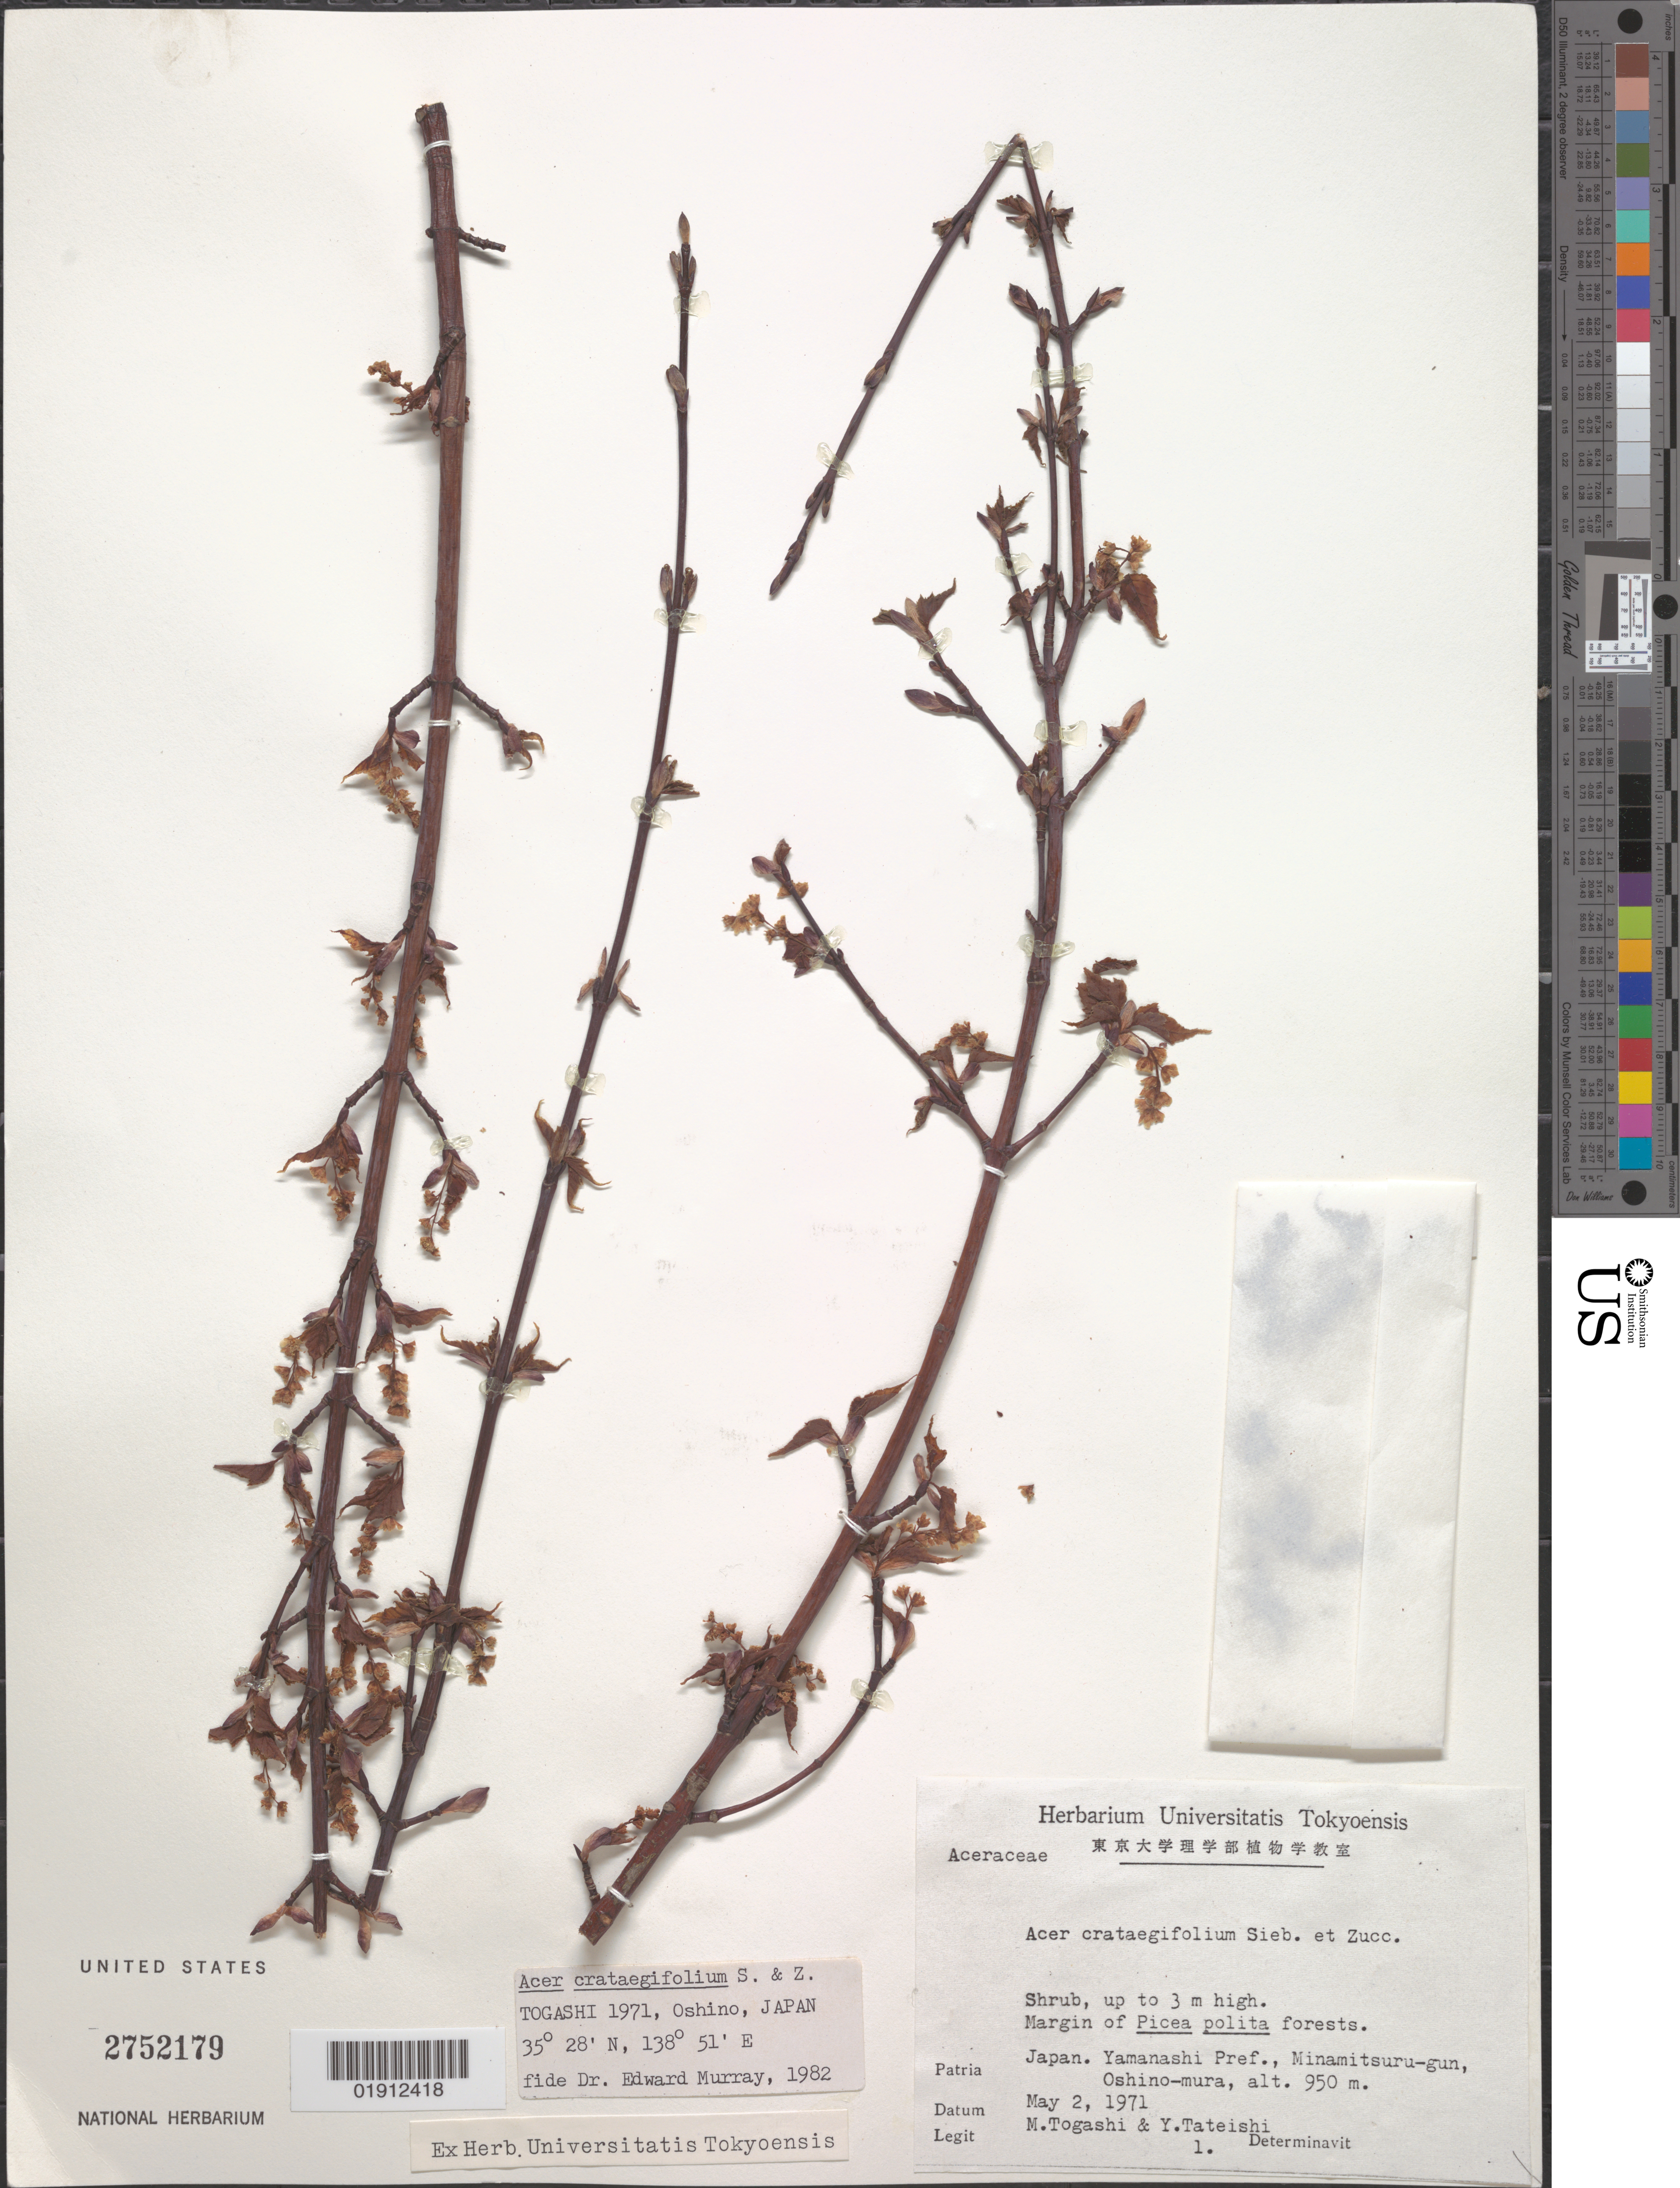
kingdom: Plantae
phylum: Tracheophyta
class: Magnoliopsida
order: Sapindales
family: Sapindaceae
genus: Acer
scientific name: Acer crataegifolium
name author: Siebold & Zucc.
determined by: Murray, Edward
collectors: M. Togashi & Y. Tateishi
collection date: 1971-05-02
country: Japan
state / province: Yamanasi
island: Honshu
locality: Yamanashi Pref., Minamitsuru-gun, Oshino-mura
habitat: Margin of Picea polita forests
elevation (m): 950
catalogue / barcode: US 2752179